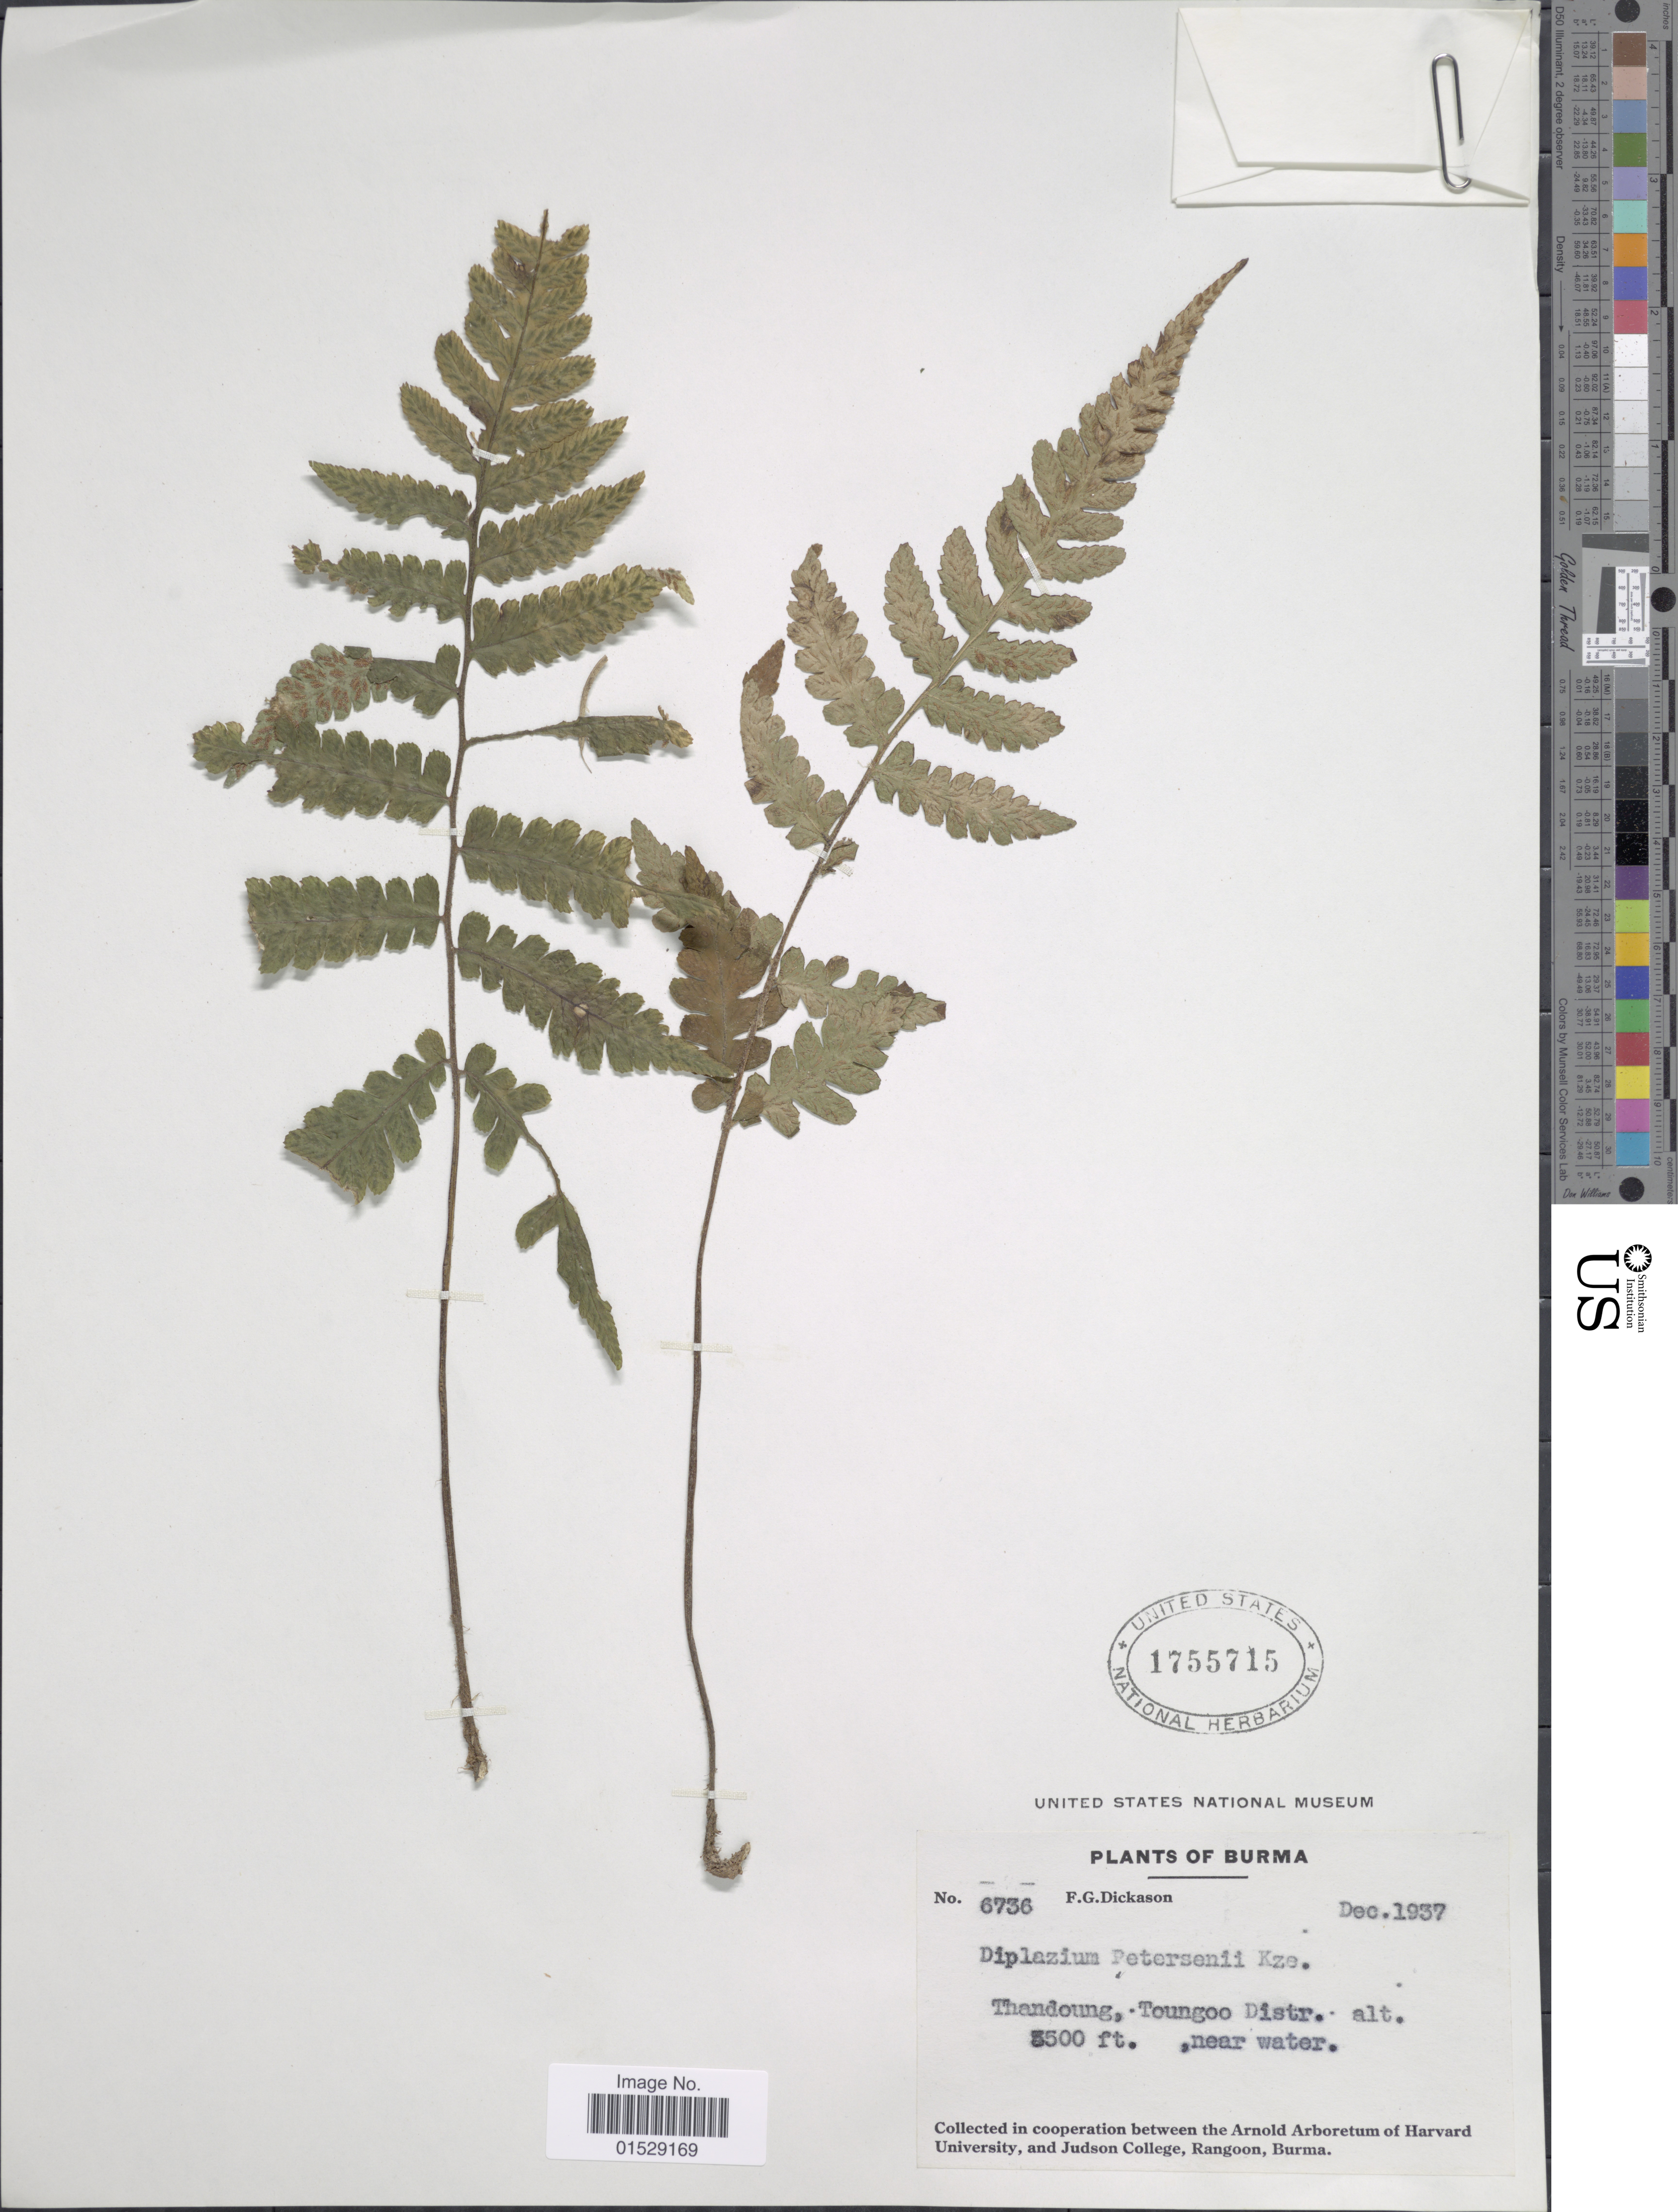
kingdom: Plantae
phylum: Tracheophyta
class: Polypodiopsida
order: Polypodiales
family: Athyriaceae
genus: Deparia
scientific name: Deparia petersenii var. petersenii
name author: (Kunze) M. Kato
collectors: F. Dickason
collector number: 6736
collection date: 1937-12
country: Myanmar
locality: Burma, Thandoung, Toungoo Distr., near water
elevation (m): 1676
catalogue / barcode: US 1755715